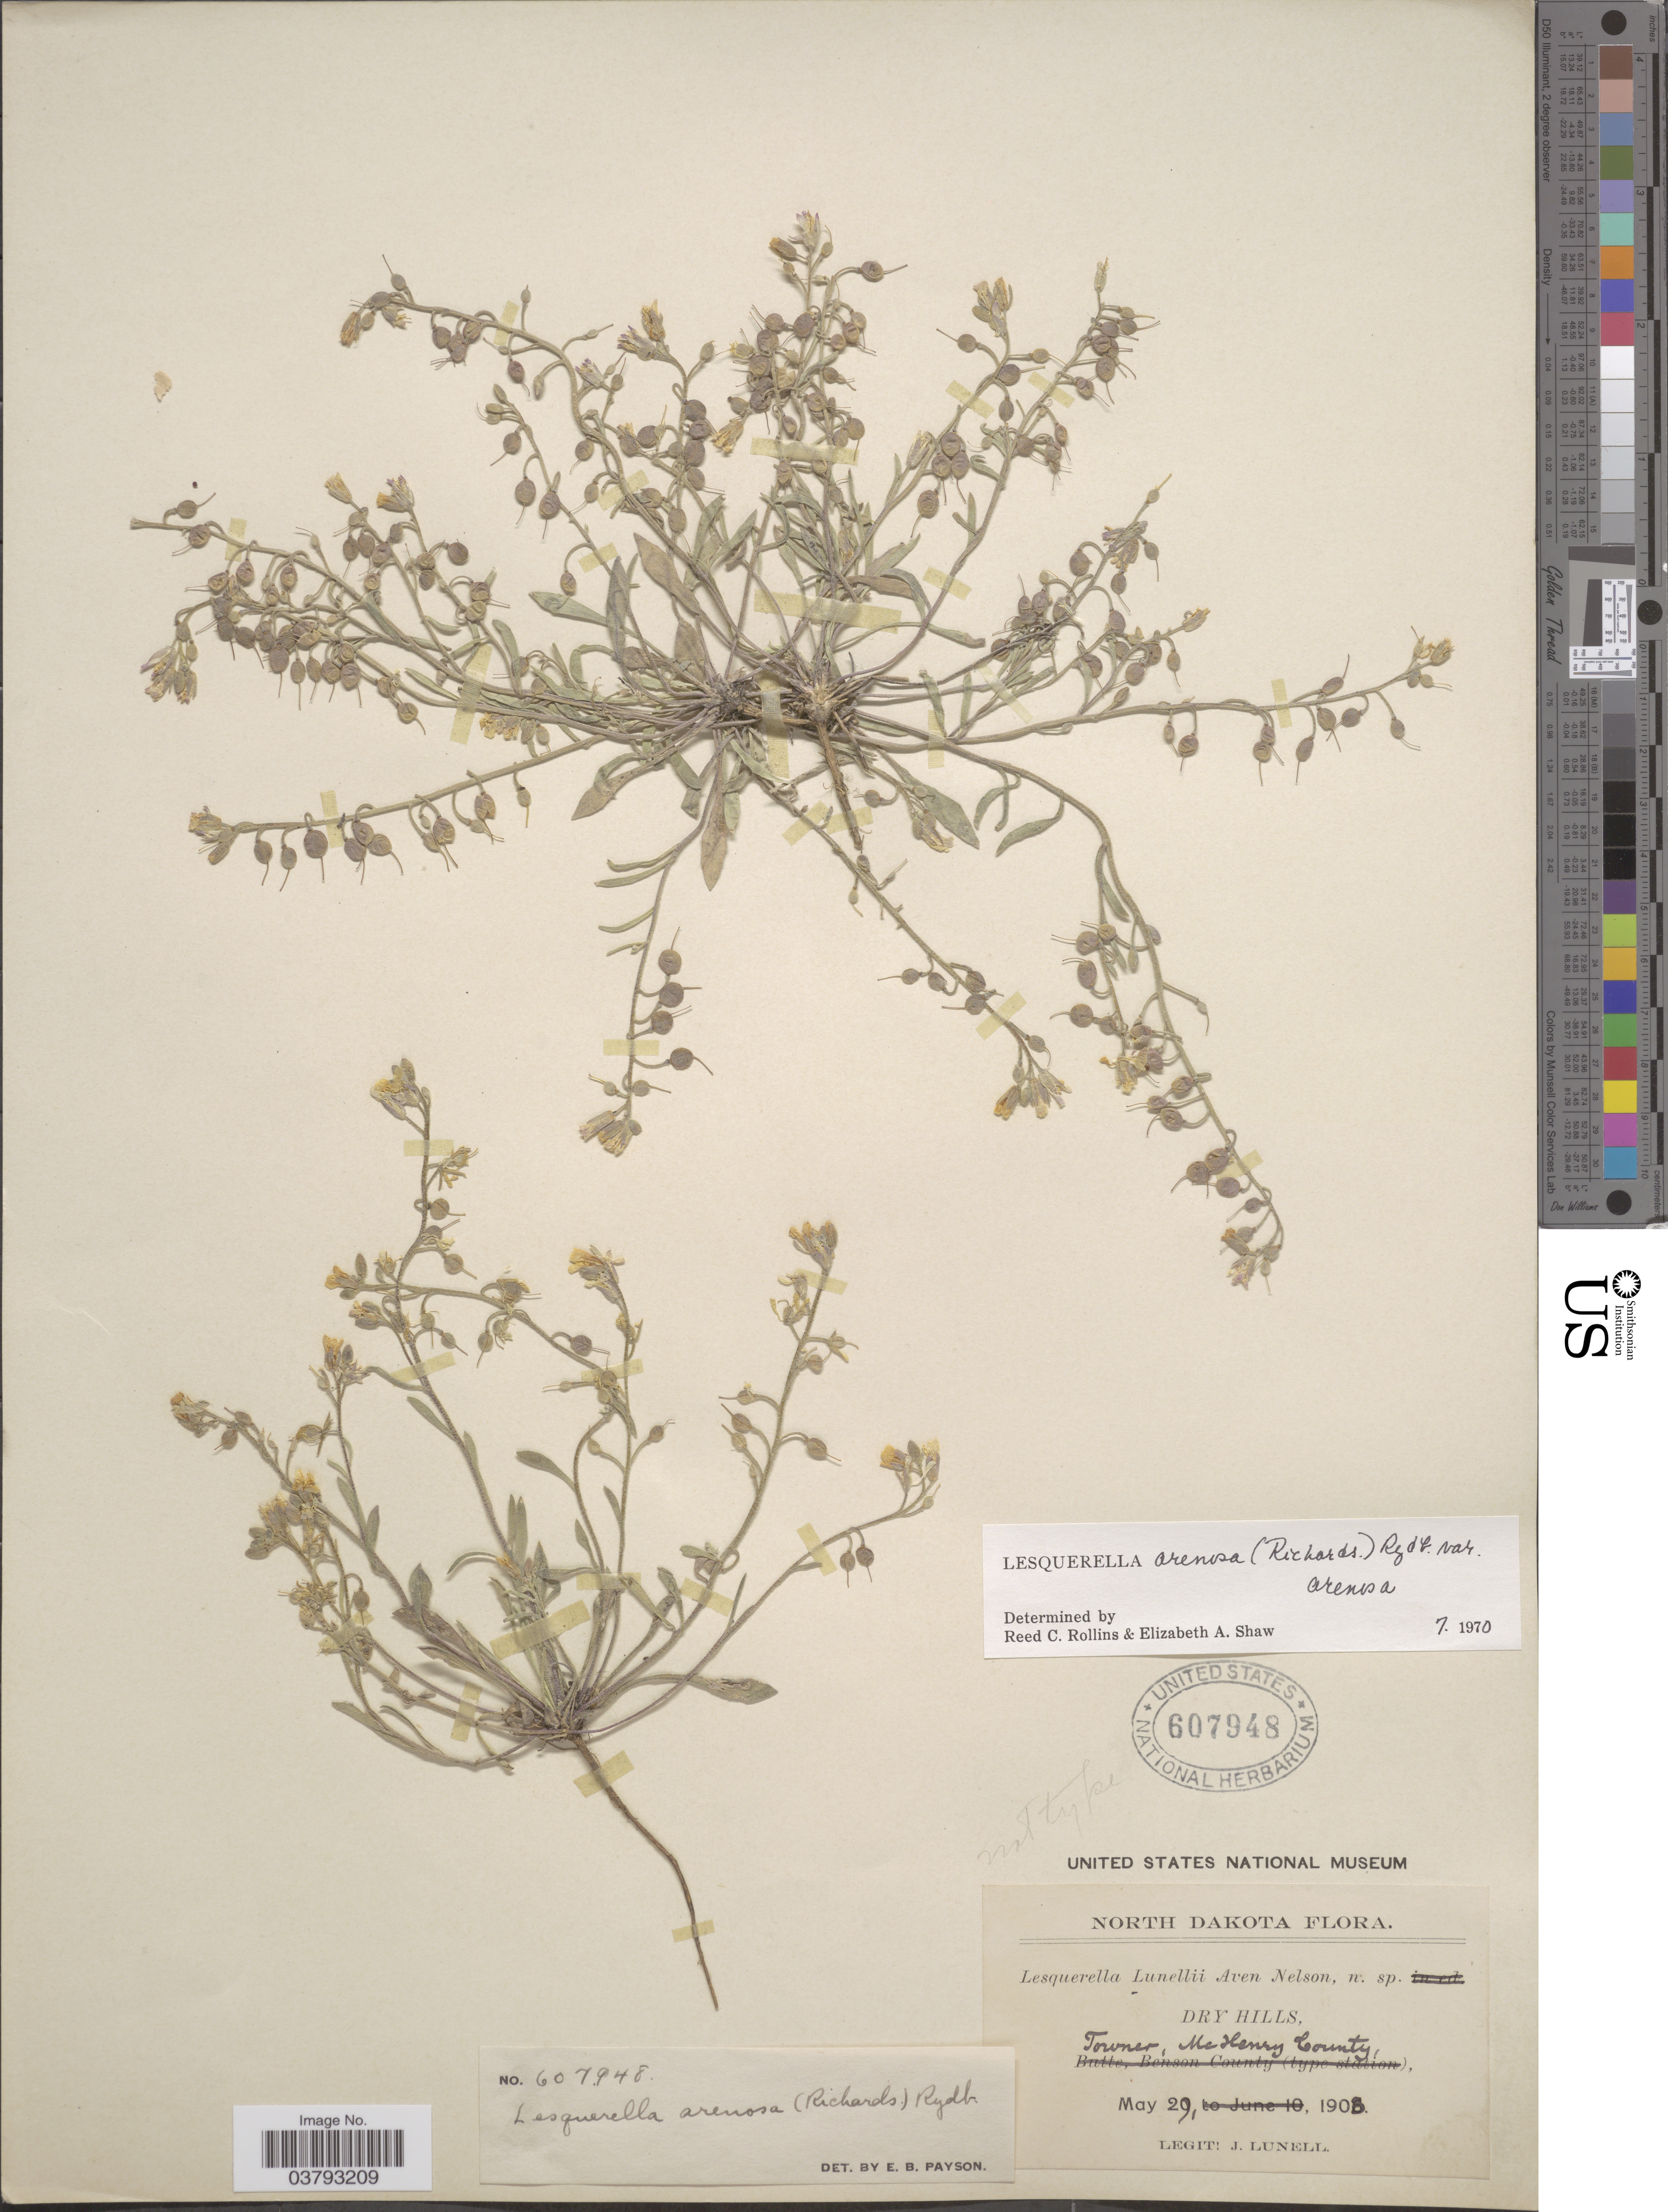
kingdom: Plantae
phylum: Tracheophyta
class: Magnoliopsida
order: Brassicales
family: Brassicaceae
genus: Lesquerella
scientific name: Lesquerella arenosa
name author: (Richardson) Rydb.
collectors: J. Lunell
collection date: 1903-05-29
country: United States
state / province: North Dakota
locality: Dry Hills, Towner, McHenry County.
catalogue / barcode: US 607948